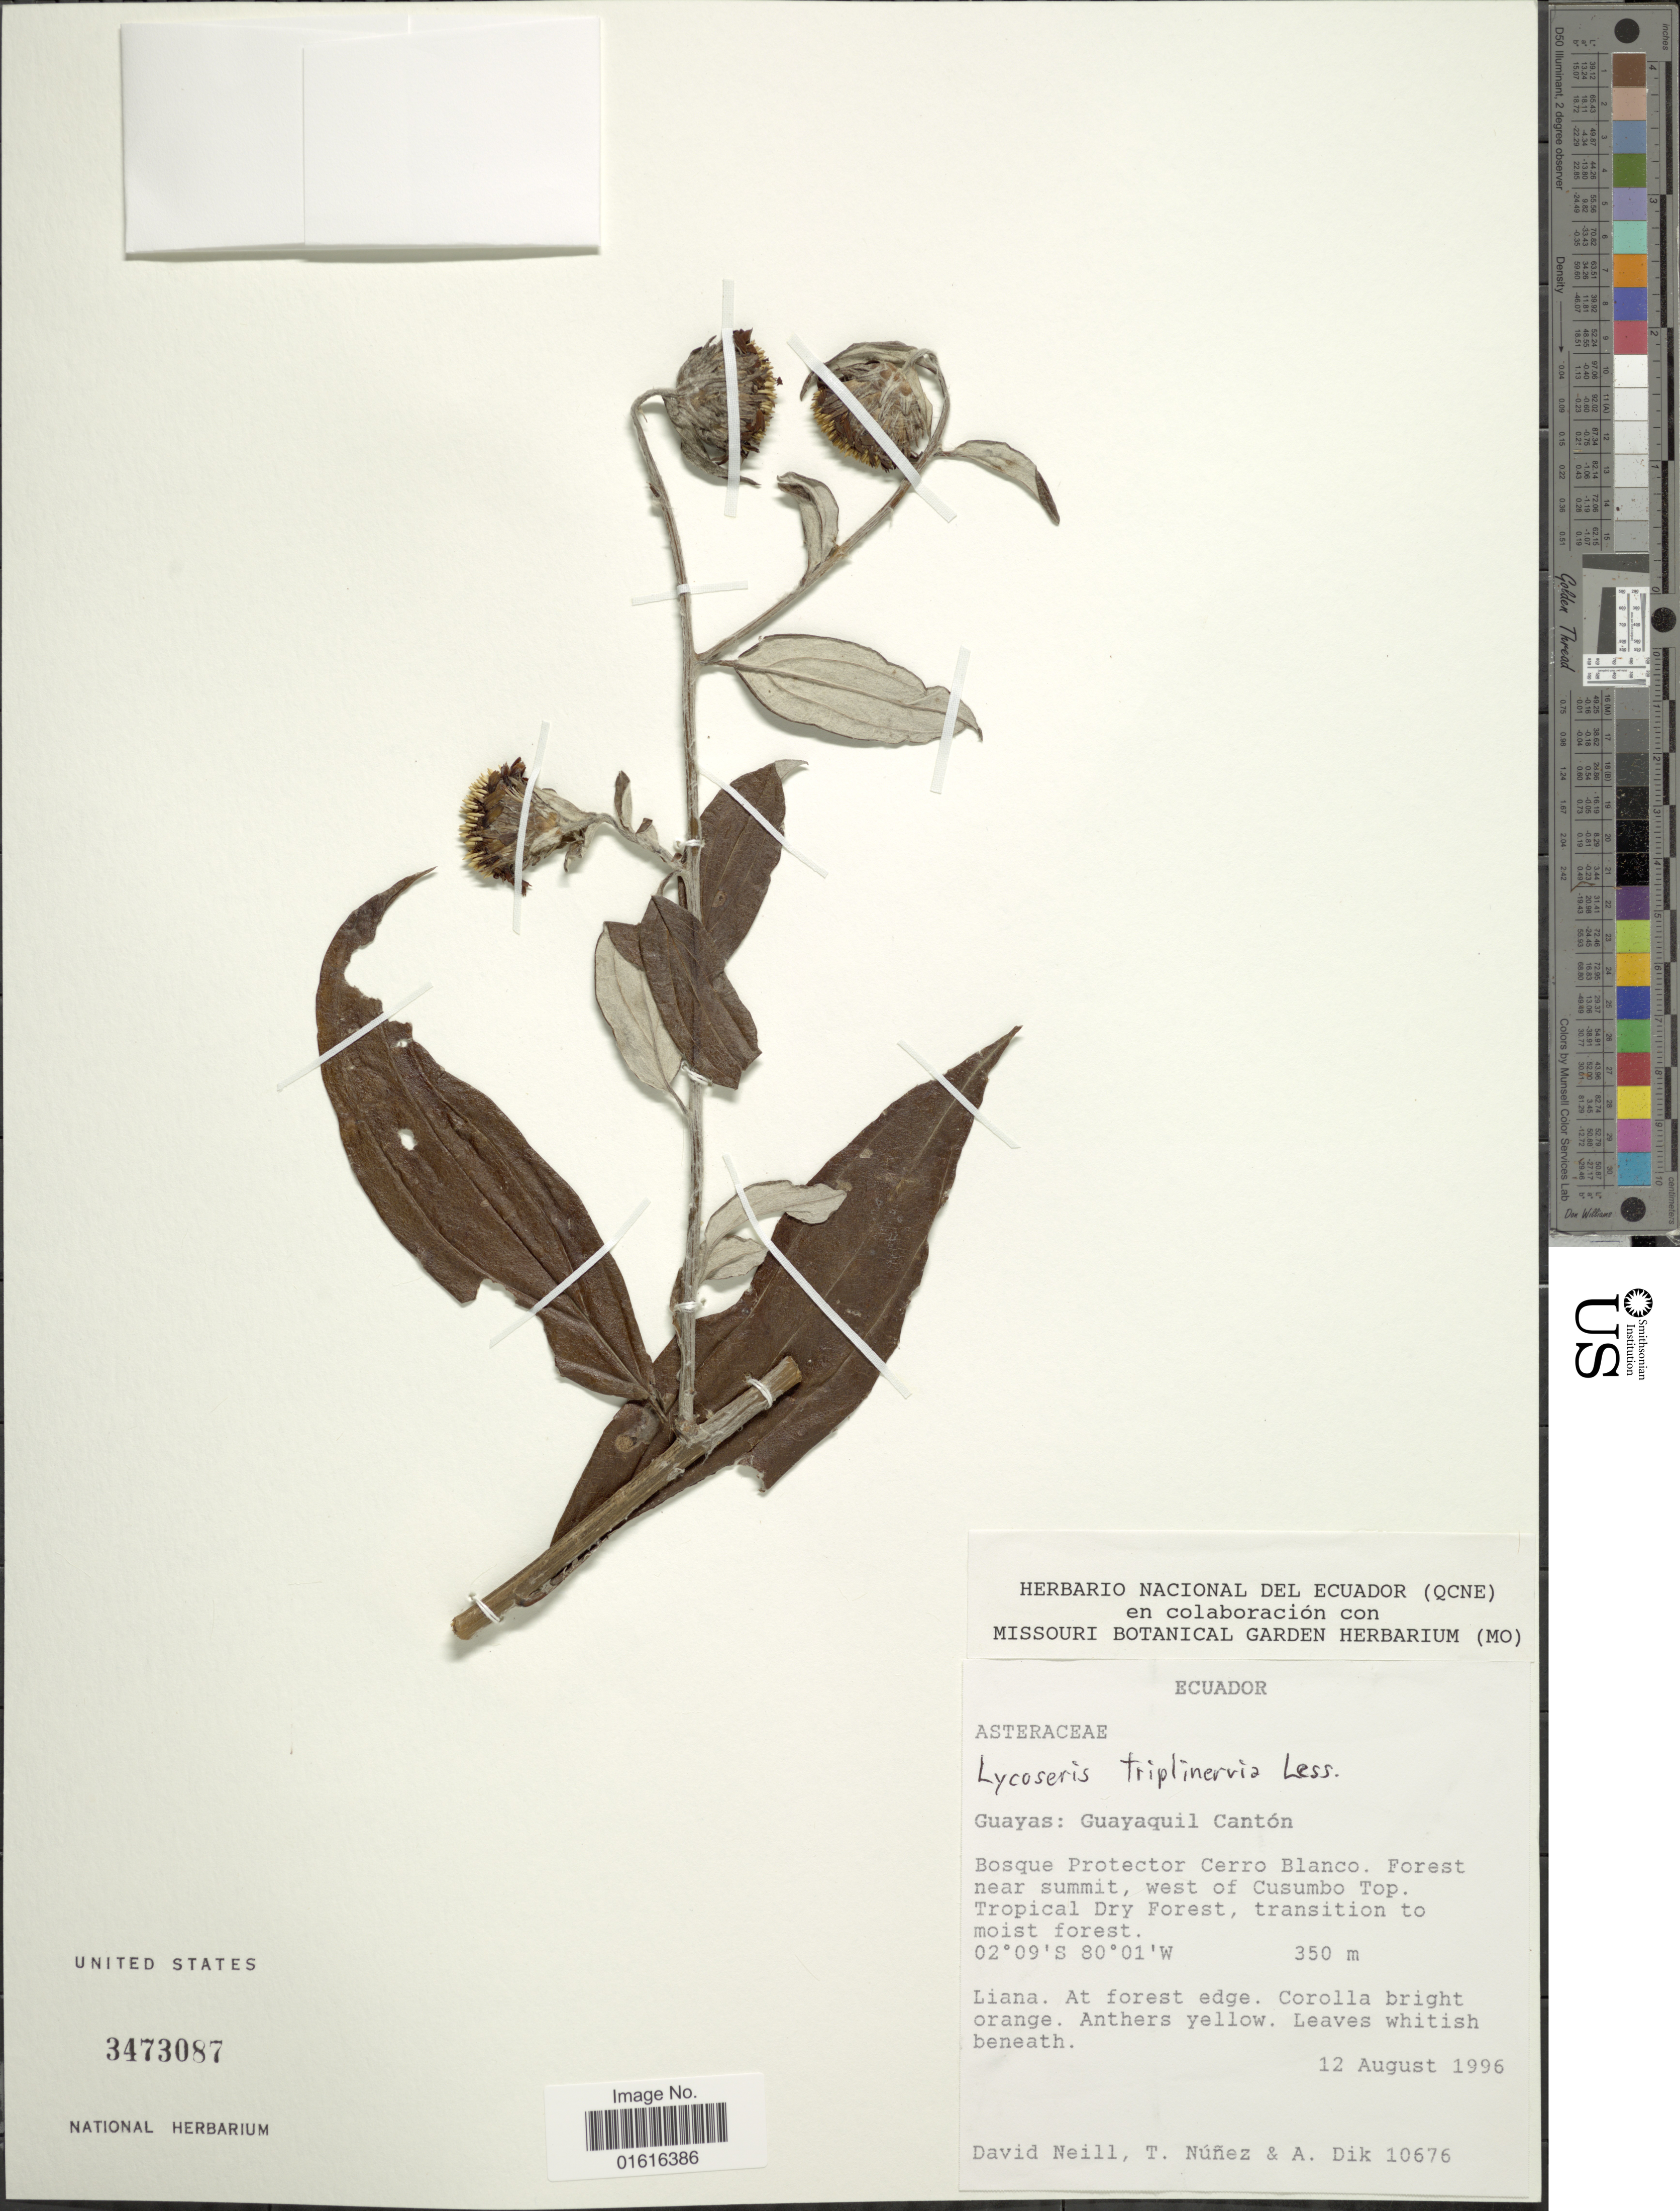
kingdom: Plantae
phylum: Tracheophyta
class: Magnoliopsida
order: Asterales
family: Asteraceae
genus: Lycoseris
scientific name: Lycoseris triplinervia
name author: Less.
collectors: D. A. Neill, T. Núñez & A. Dik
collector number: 10676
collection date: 1996-08-12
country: Ecuador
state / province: Guayas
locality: Guayaquil Canton, Bosque Protector Cerro Blanco. Forest near summit, west of Cusumbo Top.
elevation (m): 350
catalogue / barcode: US 3473087